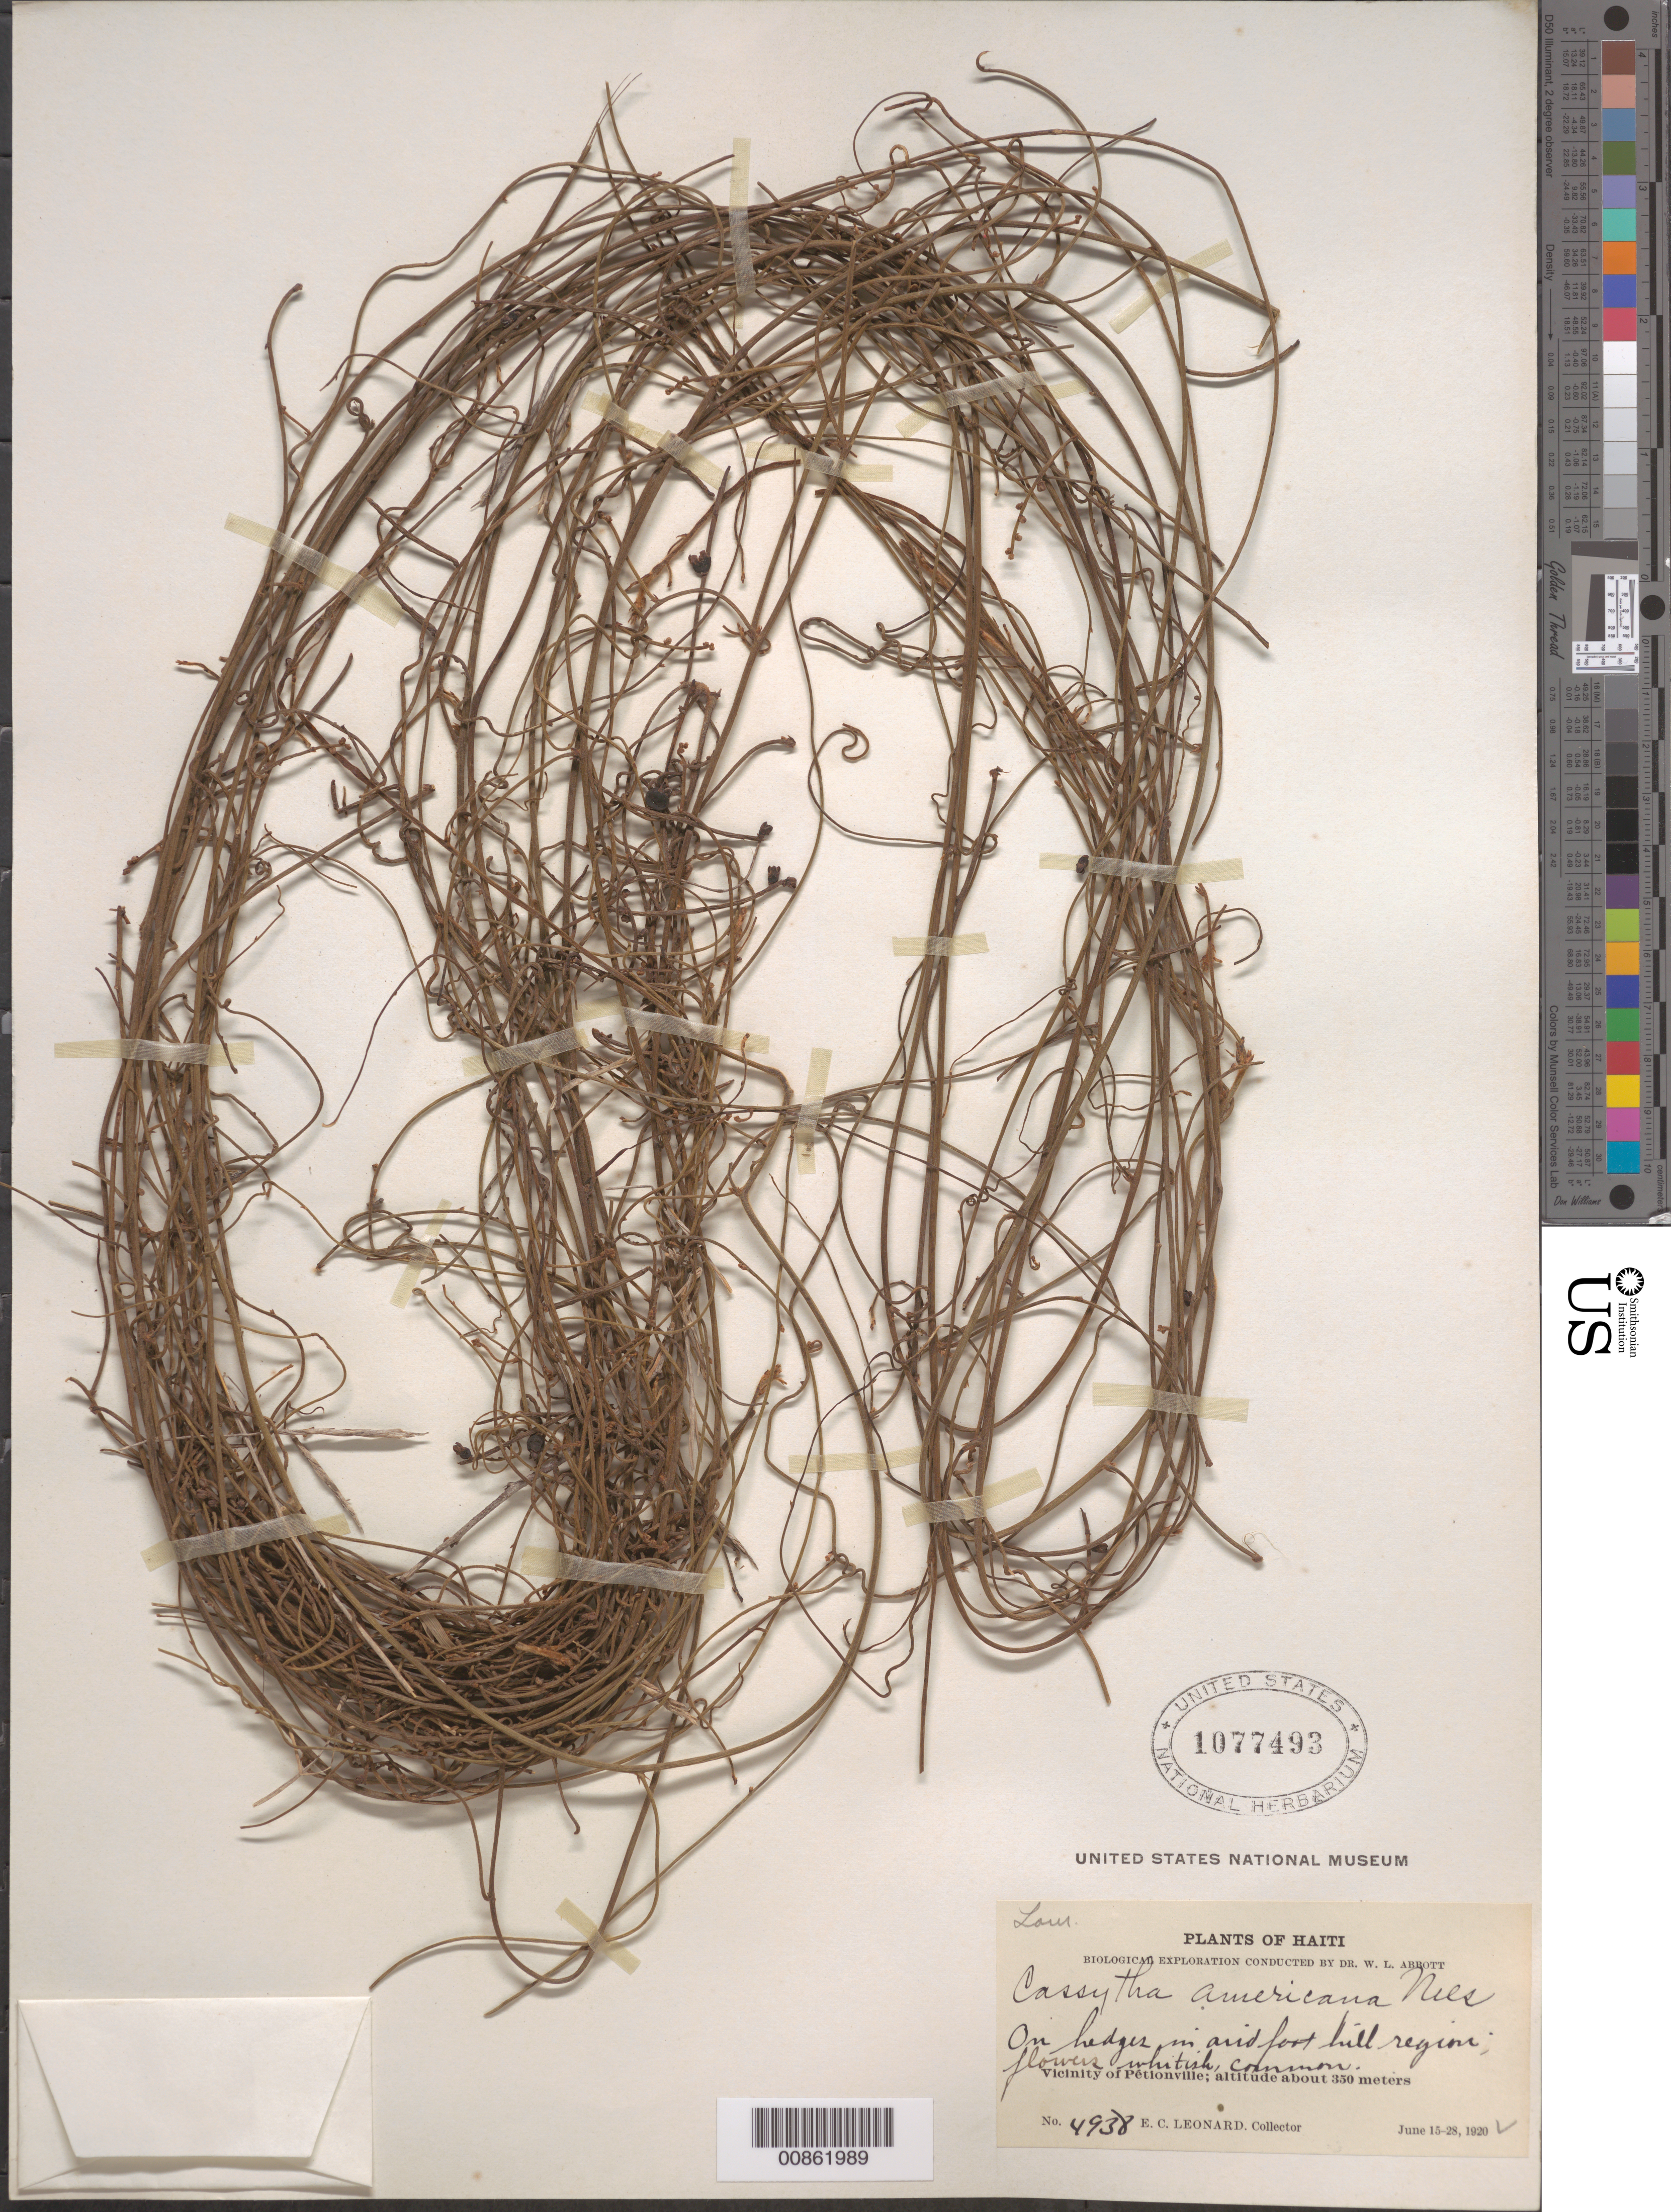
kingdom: Plantae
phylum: Tracheophyta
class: Magnoliopsida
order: Laurales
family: Lauraceae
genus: Cassytha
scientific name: Cassytha filiformis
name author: L.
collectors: E. C. Leonard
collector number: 4938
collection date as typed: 15 Jun 1920 to 28 Jun 1920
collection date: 1920-06-15/1920-06-28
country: Haiti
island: Hispaniola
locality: Vicinity of Pétionville.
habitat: On hedges in arid foothill region.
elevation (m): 350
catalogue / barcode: US 1077493